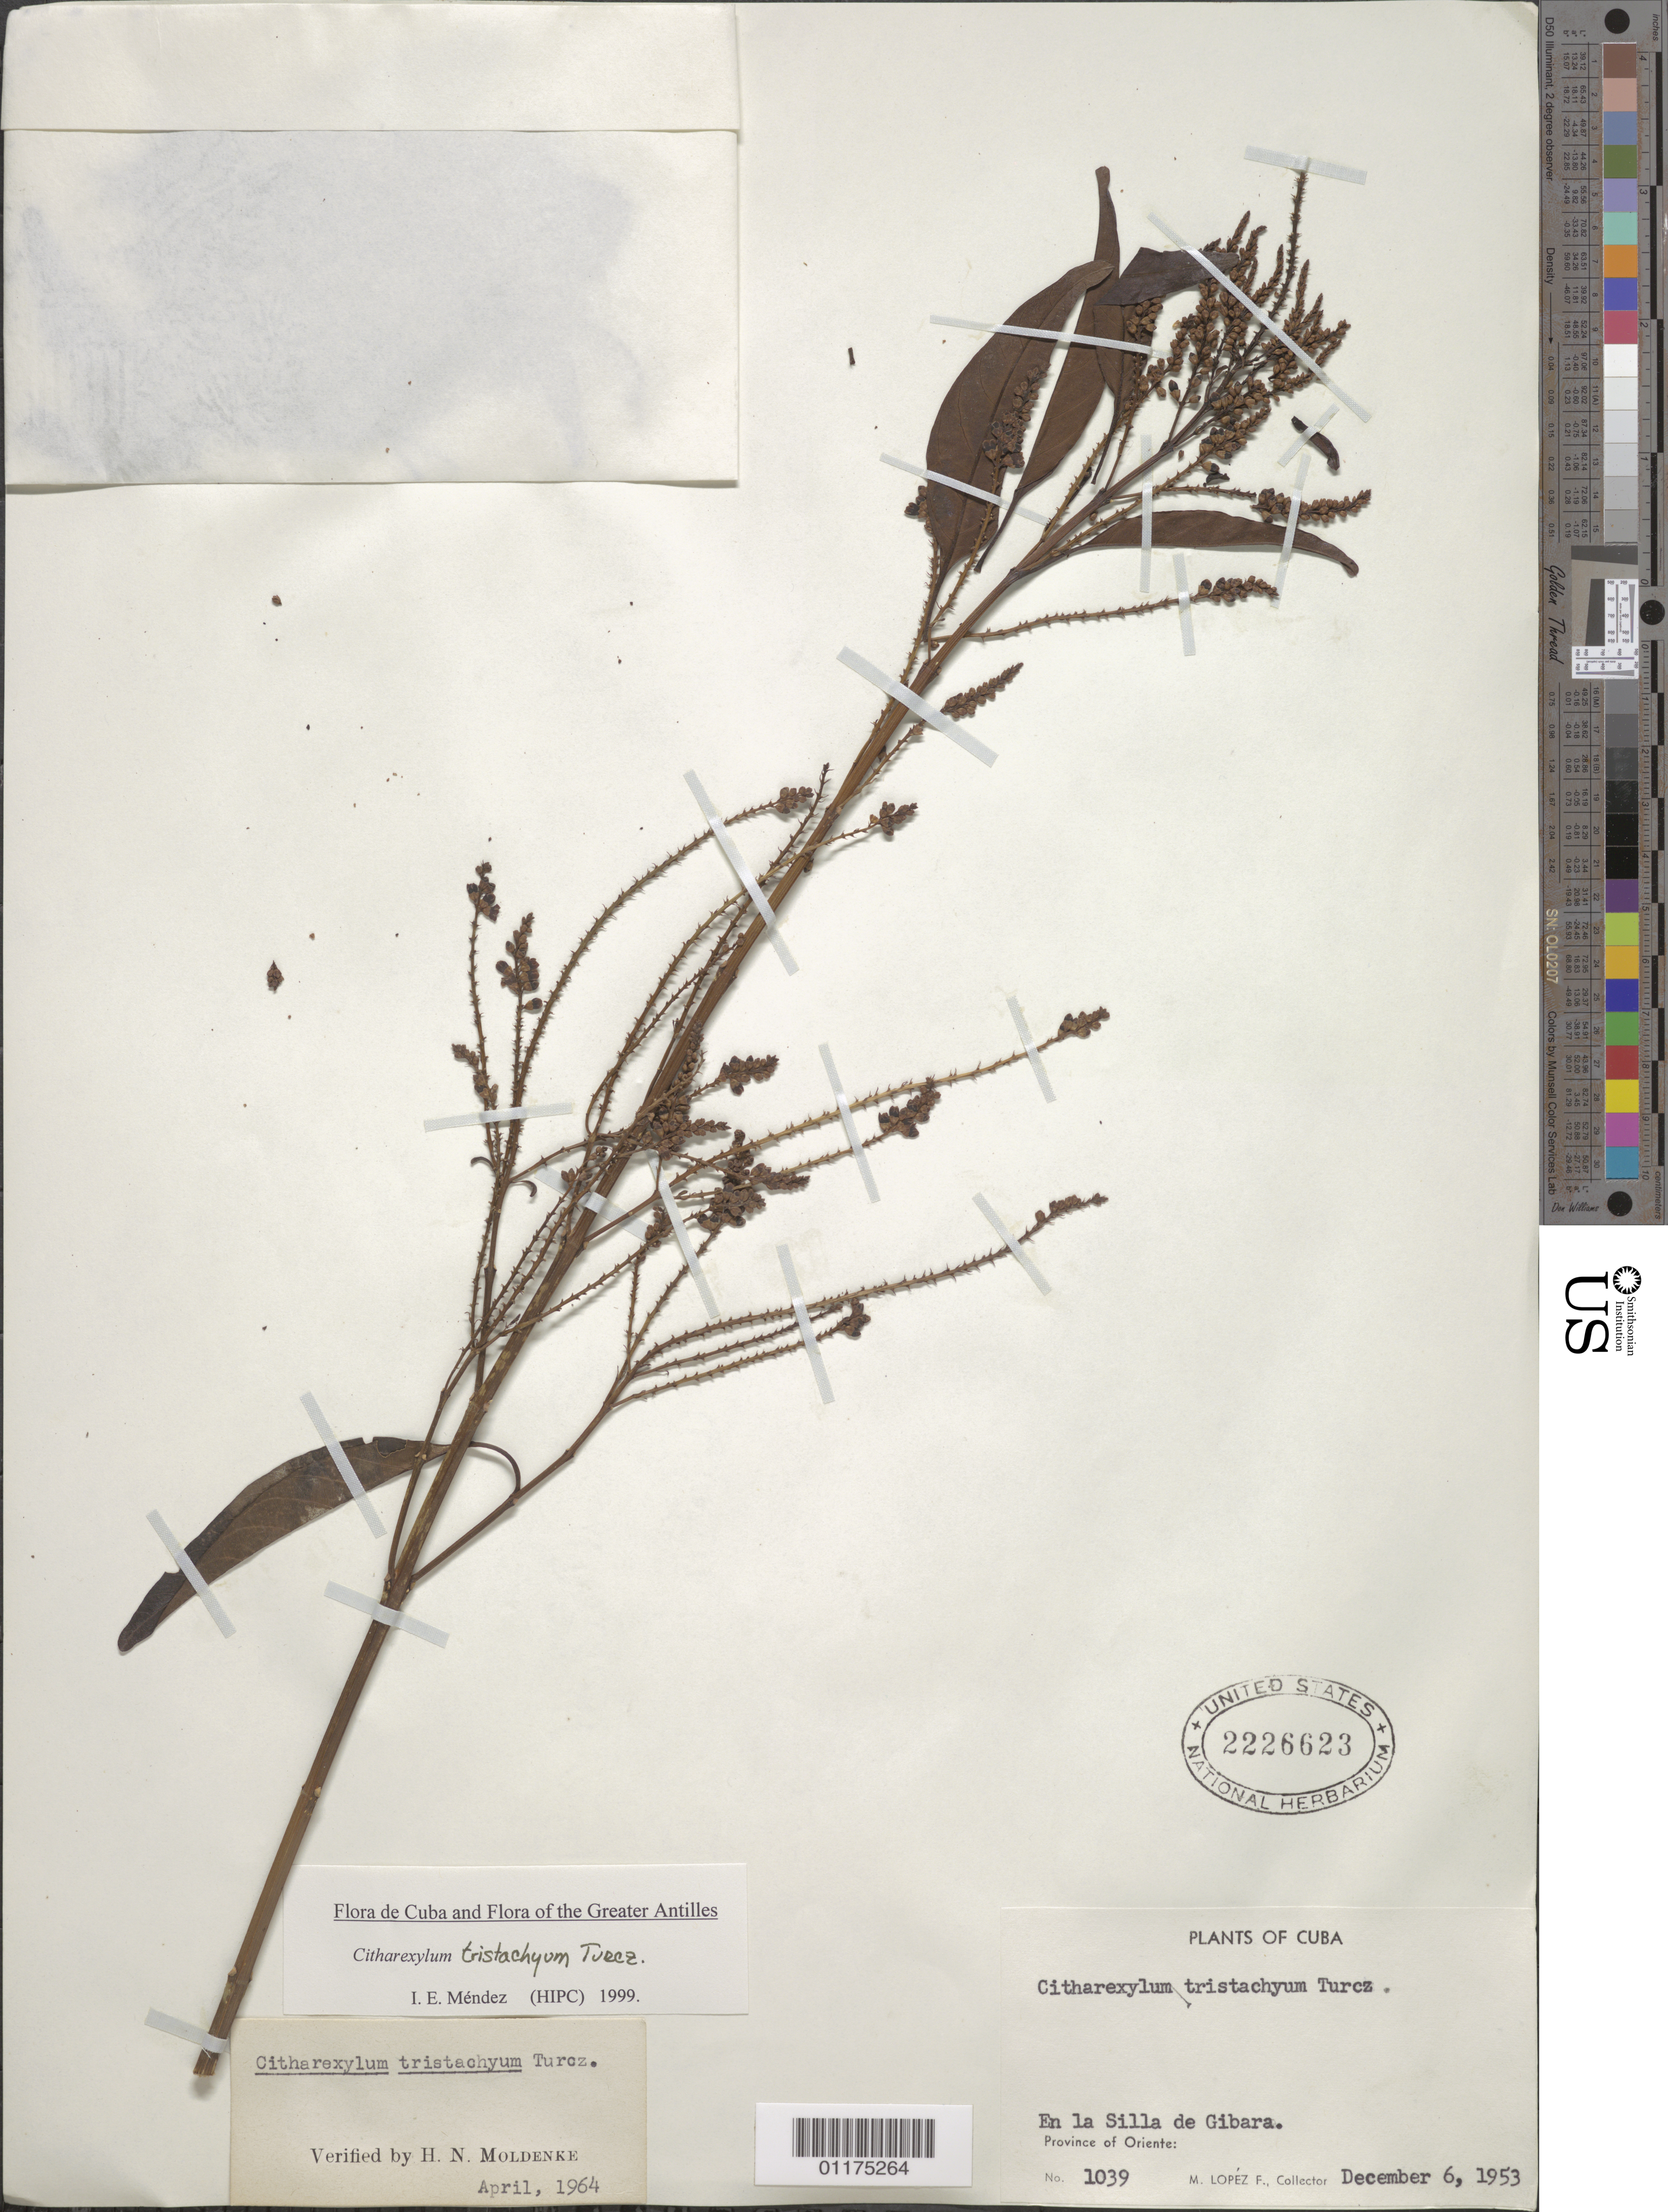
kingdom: Plantae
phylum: Tracheophyta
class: Magnoliopsida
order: Lamiales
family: Verbenaceae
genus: Citharexylum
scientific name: Citharexylum tristachyum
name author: Turcz.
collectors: M. Lopéz-F.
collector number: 1039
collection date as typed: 06 Dec 1953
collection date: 1953-12-06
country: Cuba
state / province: Oriente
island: Cuba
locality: En la Silla de Gibara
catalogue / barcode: US 2226623